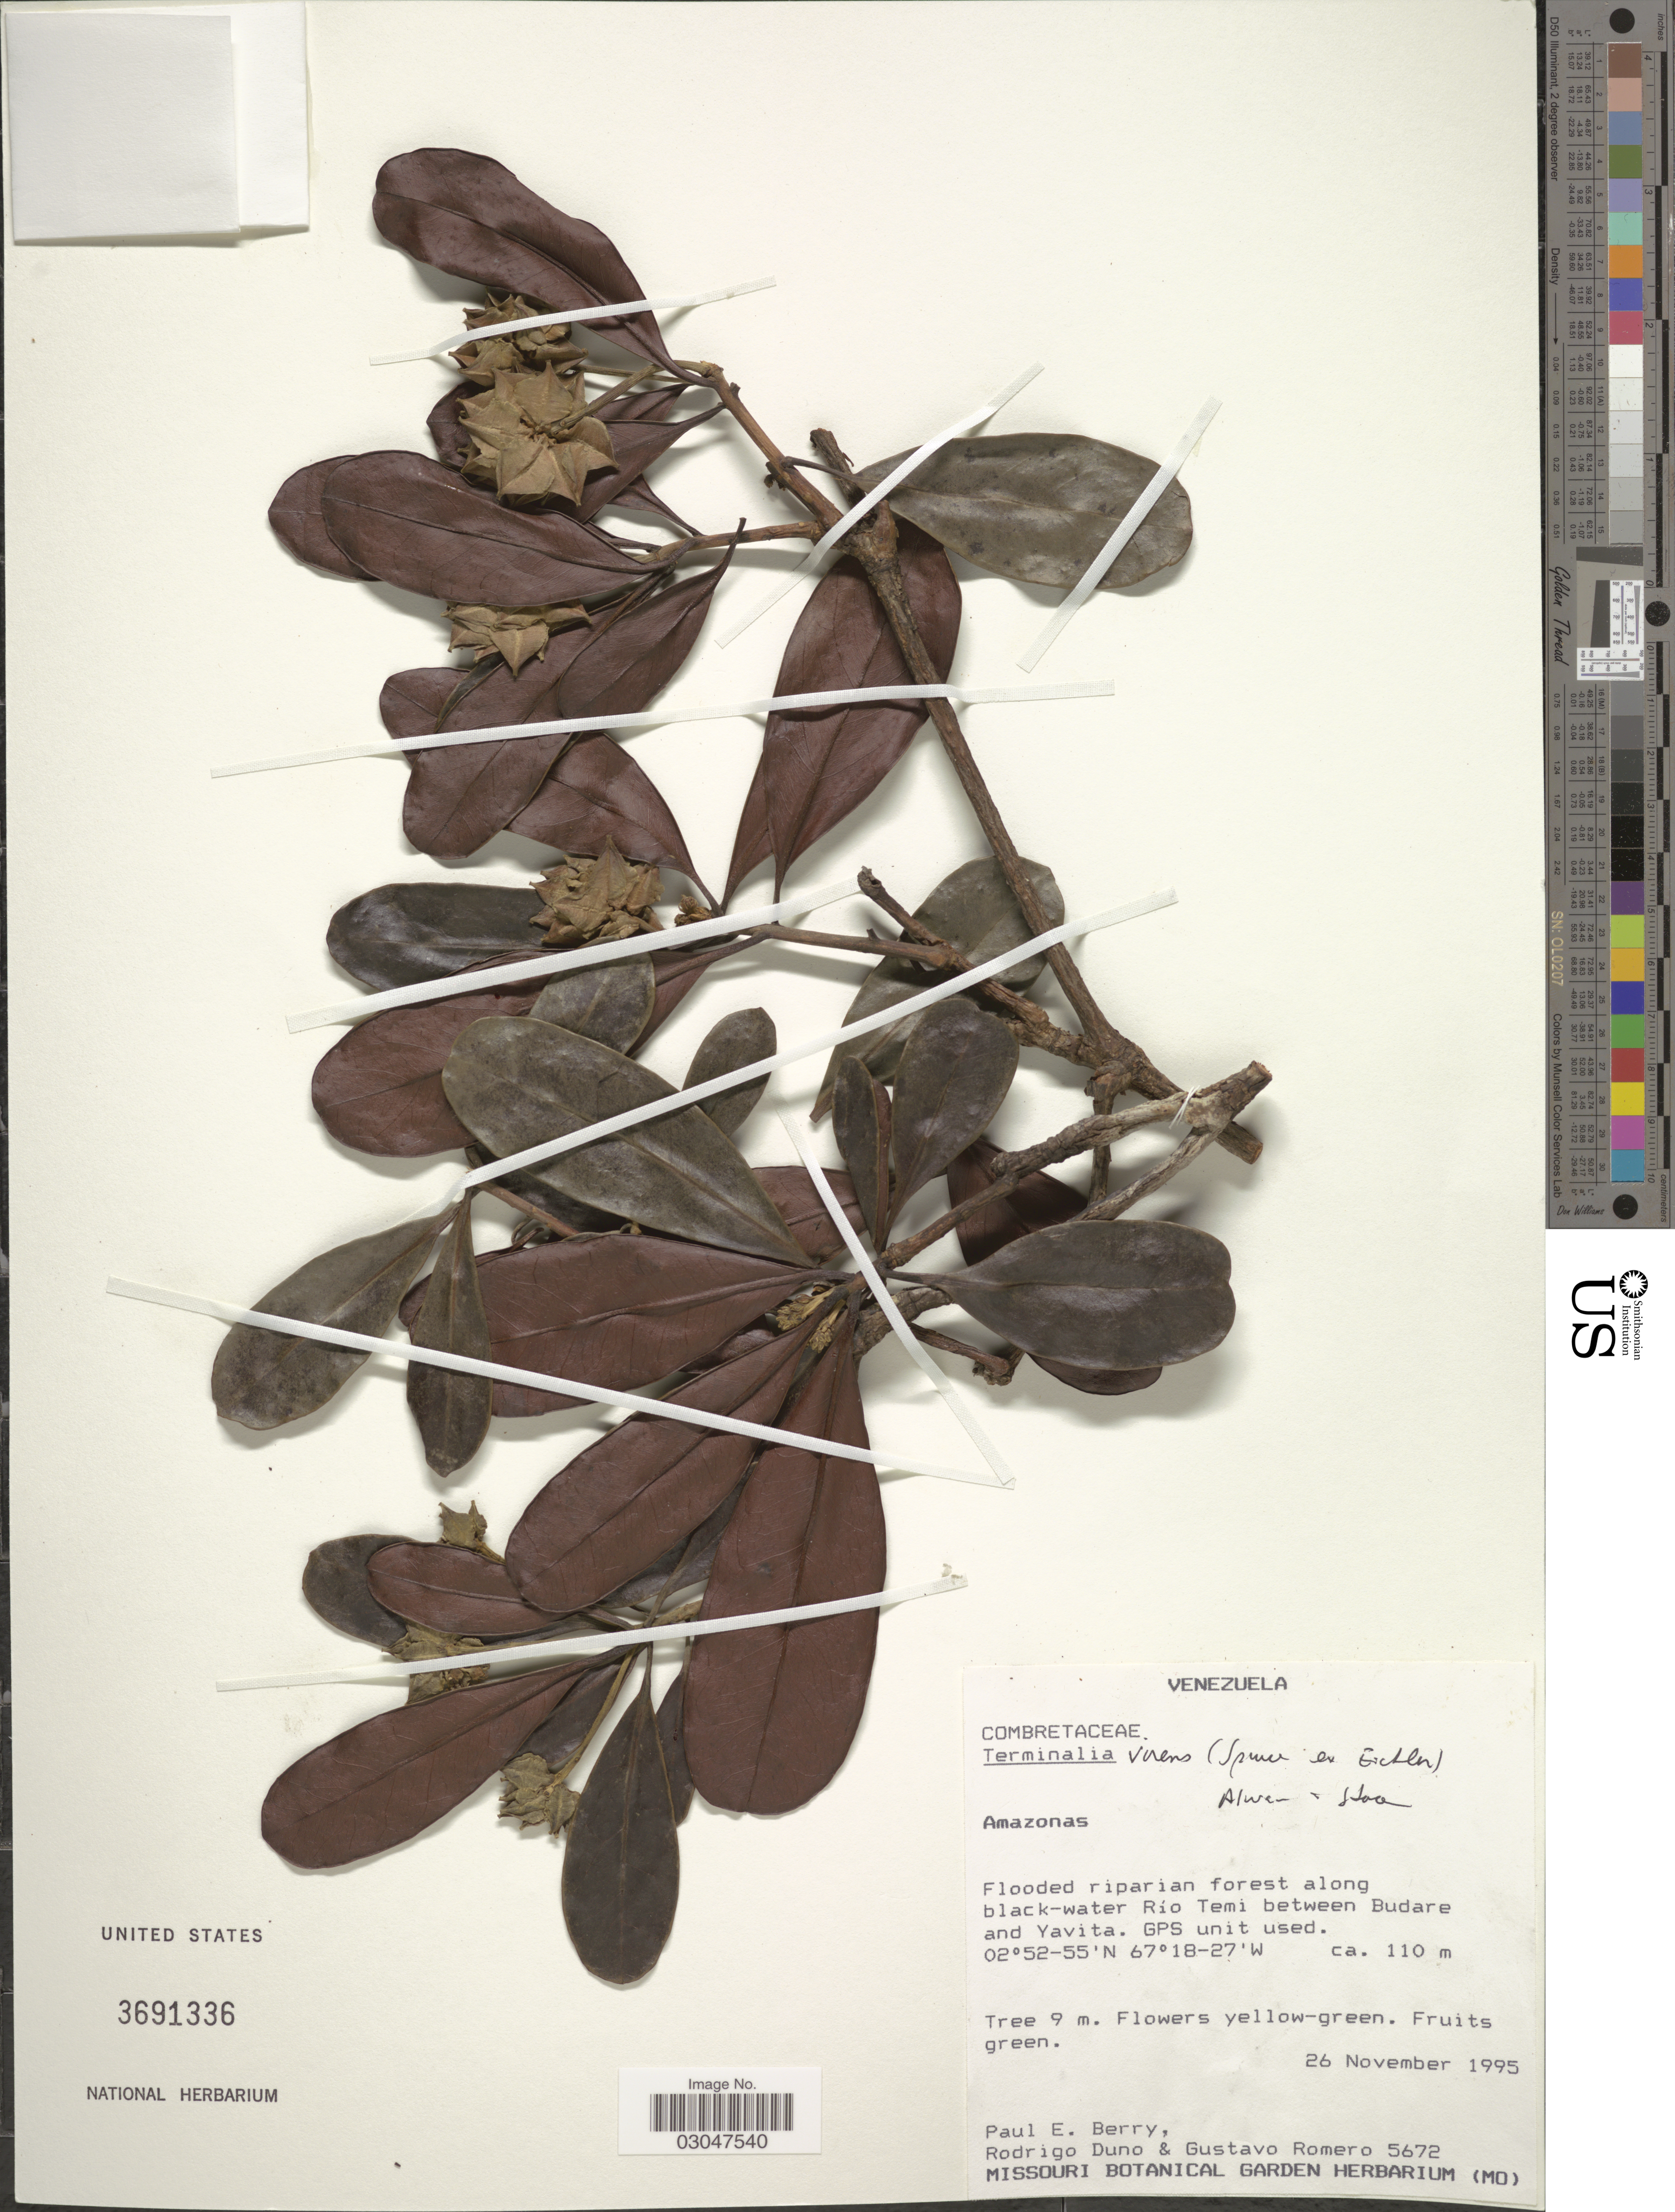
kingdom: Plantae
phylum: Tracheophyta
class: Magnoliopsida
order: Myrtales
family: Combretaceae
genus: Terminalia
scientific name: Terminalia virens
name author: (Spruce ex Eichler) Alwan & Stace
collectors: P. E. Berry, R. Duno & G. Romero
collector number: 5672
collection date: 1995-11-26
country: Venezuela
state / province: Amazonas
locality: Along black-water Río Temi between Budare and Yavita.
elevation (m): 110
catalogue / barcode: US 3691336